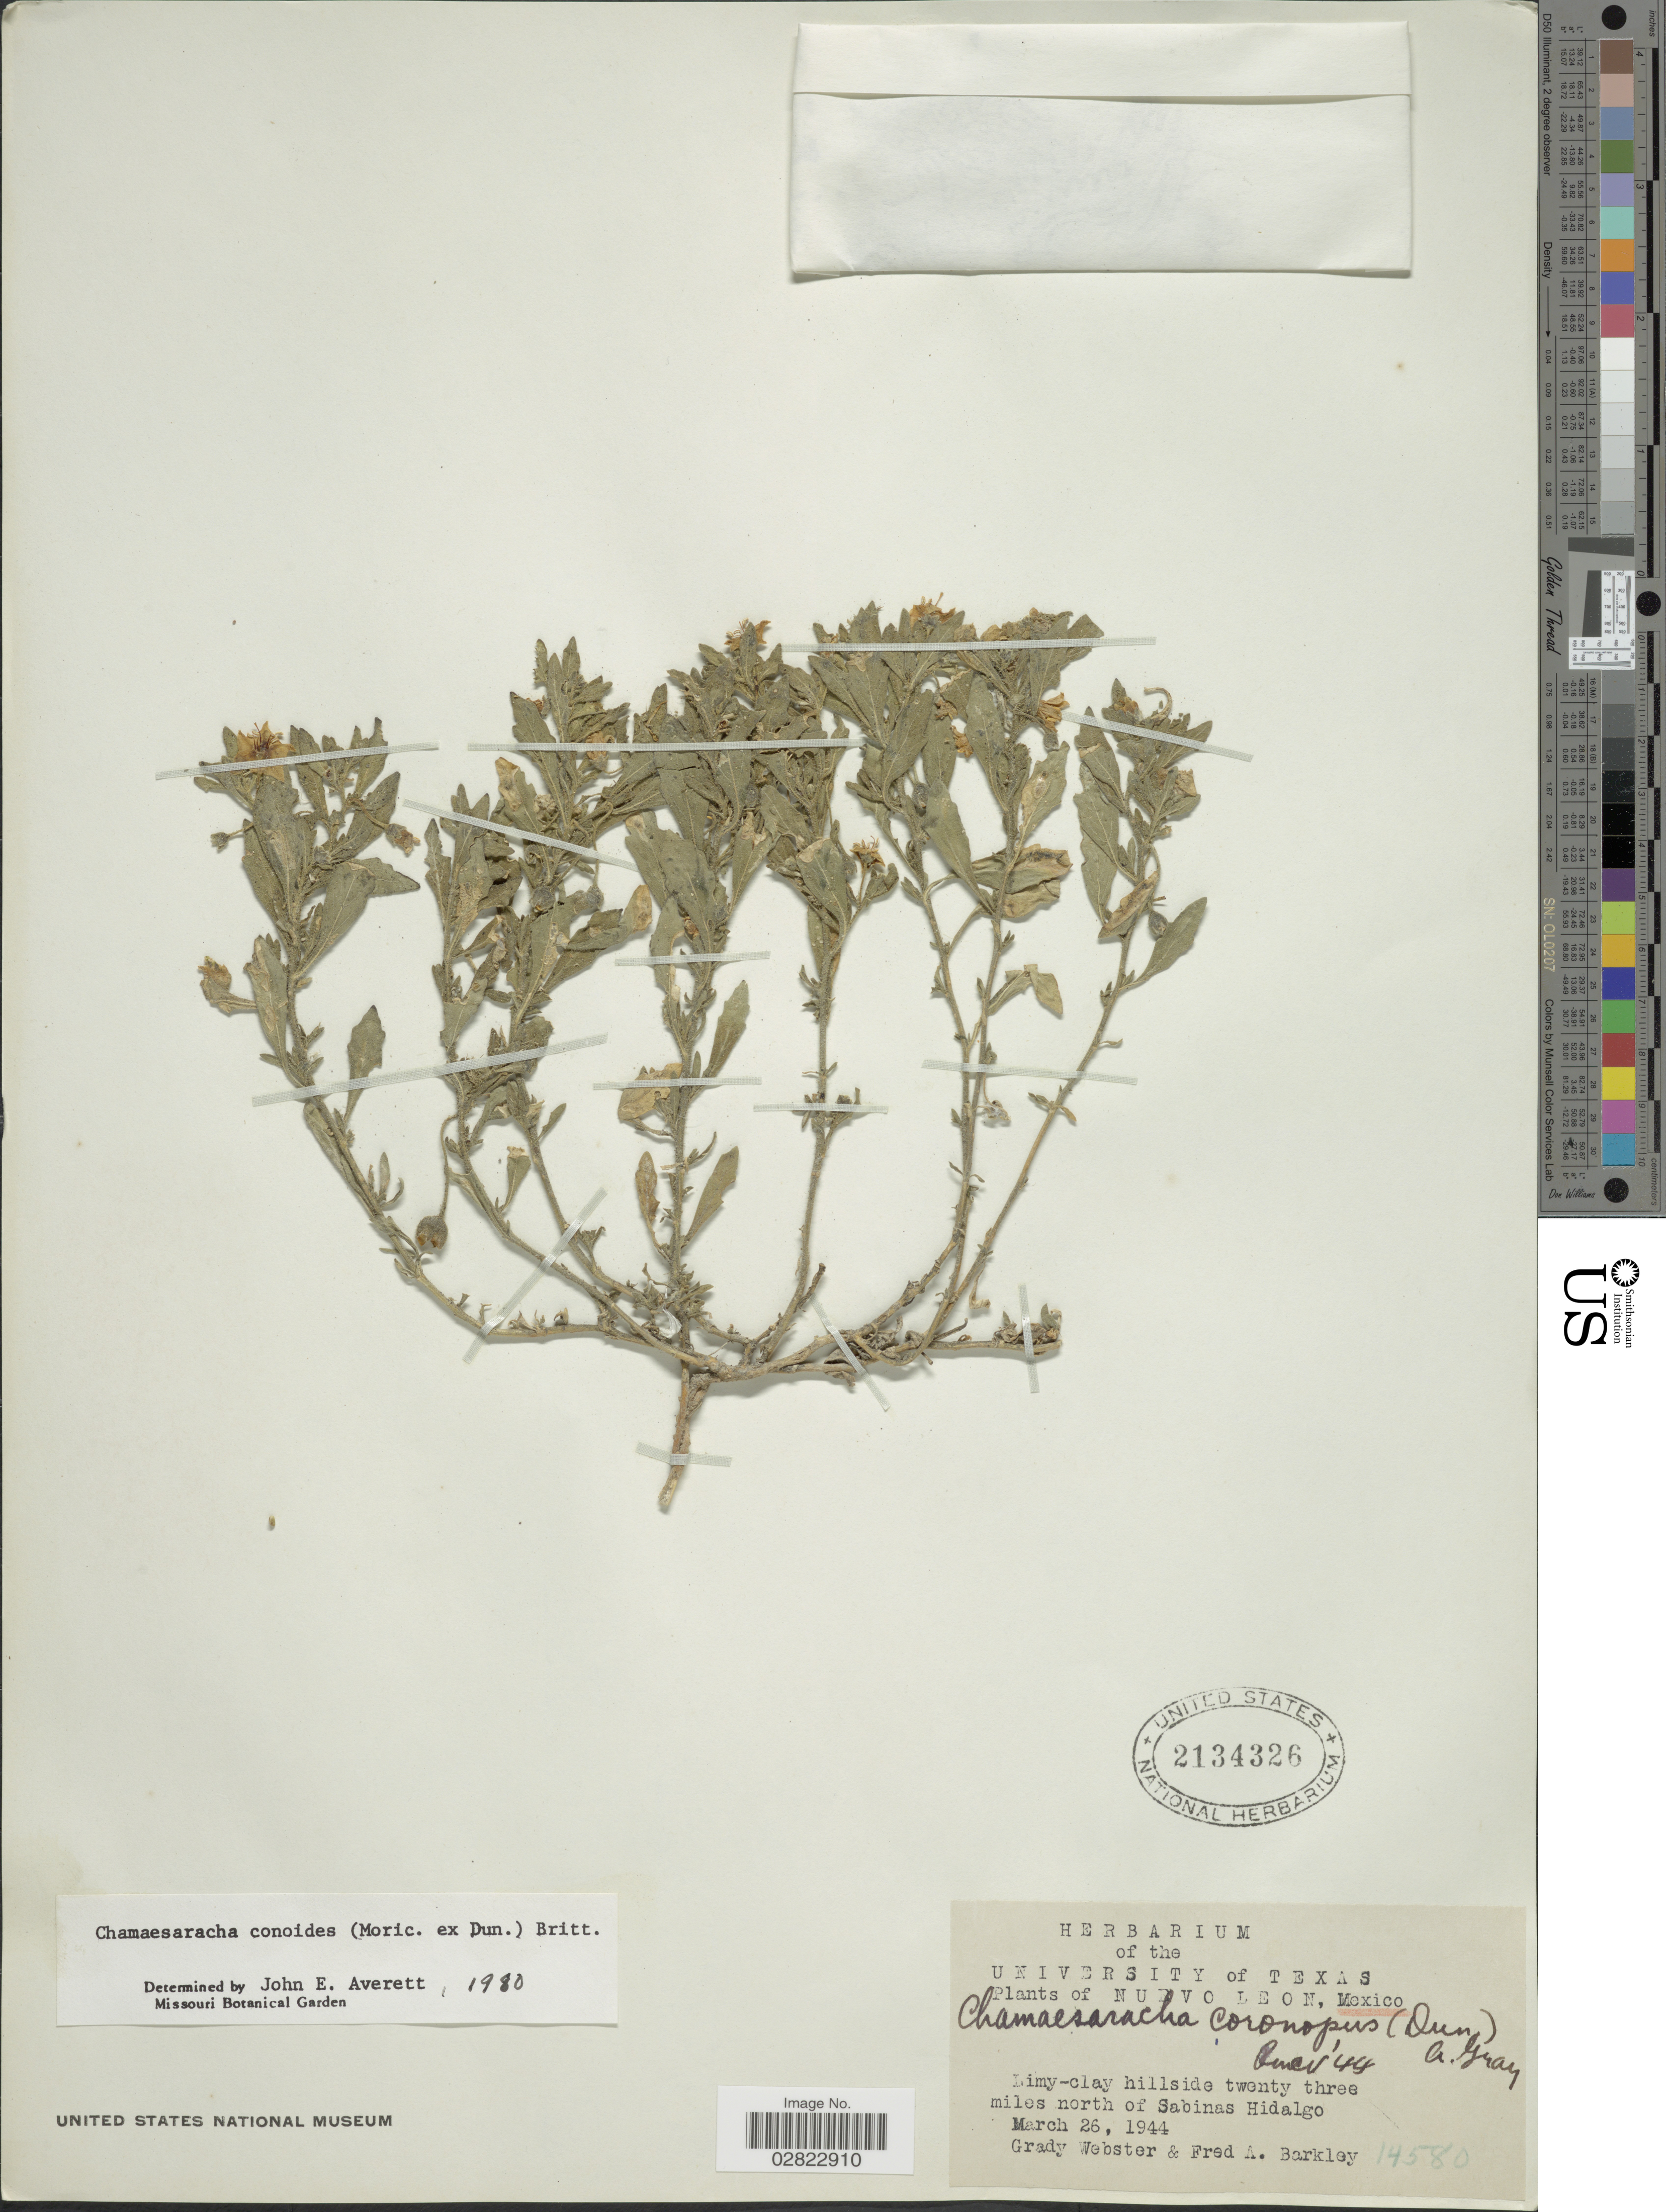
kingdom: Plantae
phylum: Tracheophyta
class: Magnoliopsida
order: Solanales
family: Solanaceae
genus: Chamaesaracha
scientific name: Chamaesaracha coniodes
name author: (Moric. ex Dunal) Britton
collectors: G. L. Webster & F. A. Barkley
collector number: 14580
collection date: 1944-03-26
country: Mexico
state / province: Nuevo León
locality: Limy-clay hillside twenty three miles north of Sabinas Hidalgo.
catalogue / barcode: US 2134326